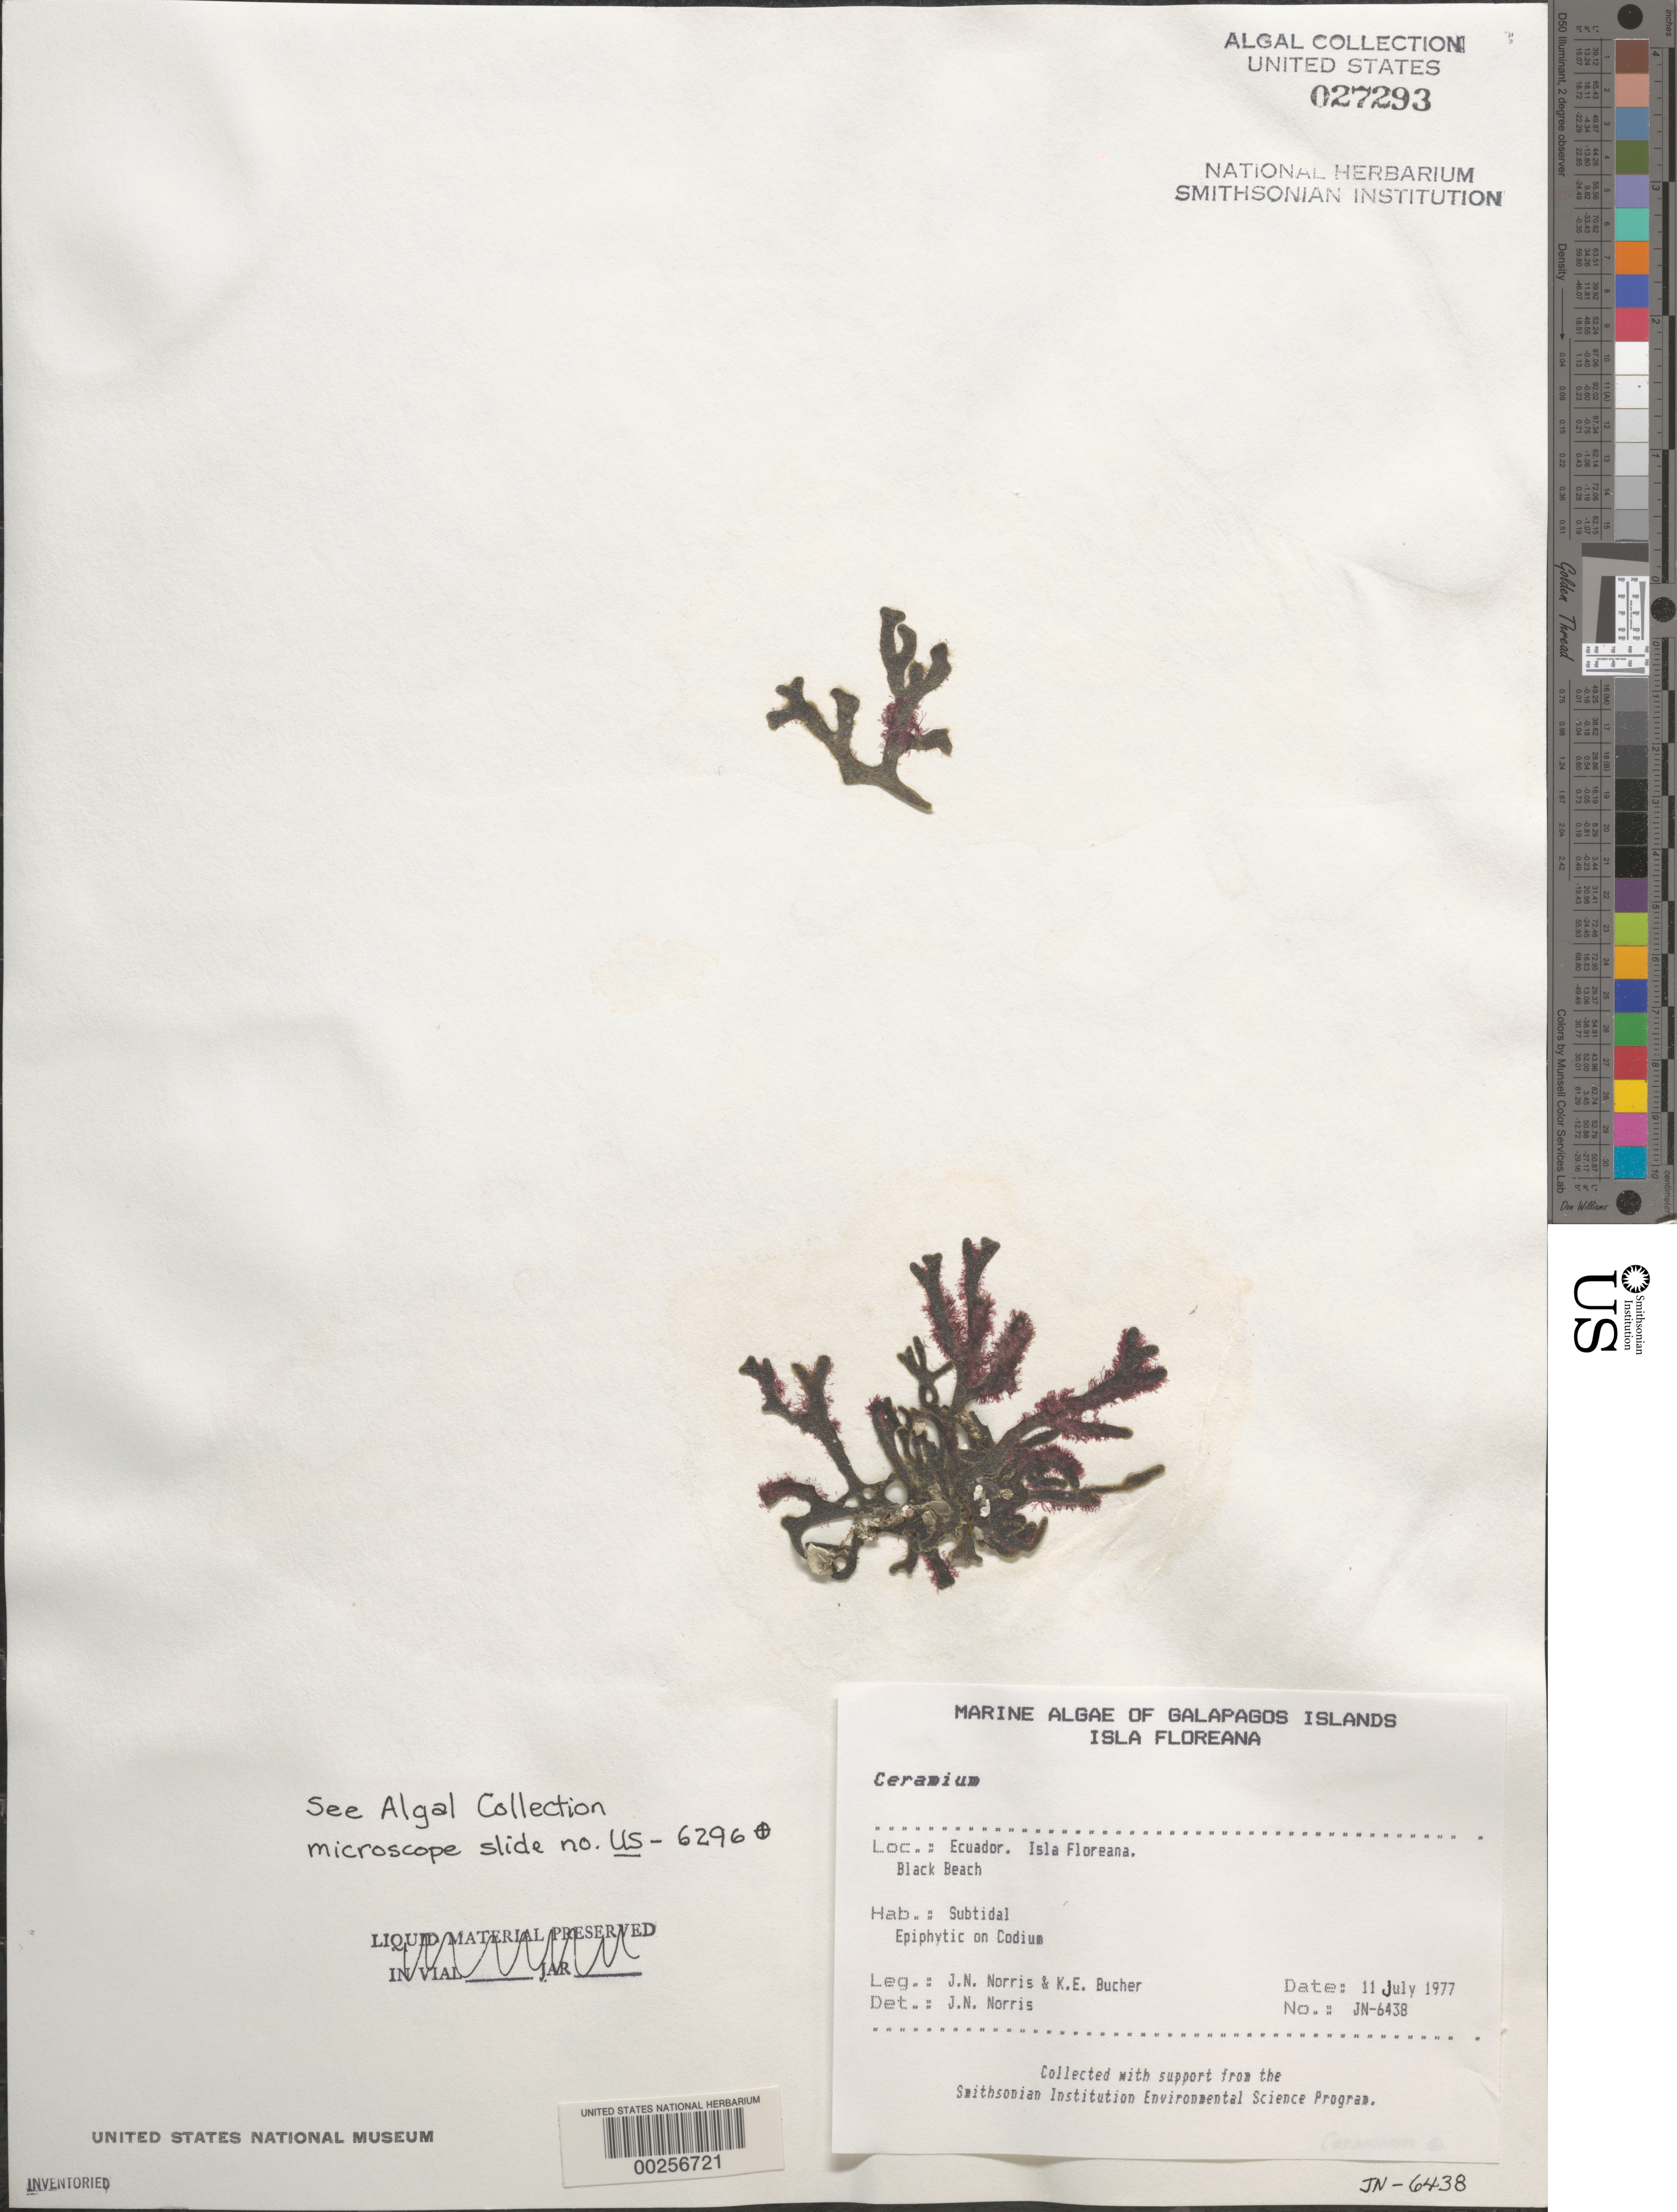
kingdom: Plantae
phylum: Rhodophyta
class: Florideophyceae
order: Ceramiales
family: Ceramiaceae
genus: Ceramium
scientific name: Ceramium sp.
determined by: Norris, James N.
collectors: J. N. Norris & K. E. Bucher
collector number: JN-6438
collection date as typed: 11 Jul 1977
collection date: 1977-07-11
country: Ecuador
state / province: Colón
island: Floreana [Charles, Santa Maria]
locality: Black Beach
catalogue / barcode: US 27293